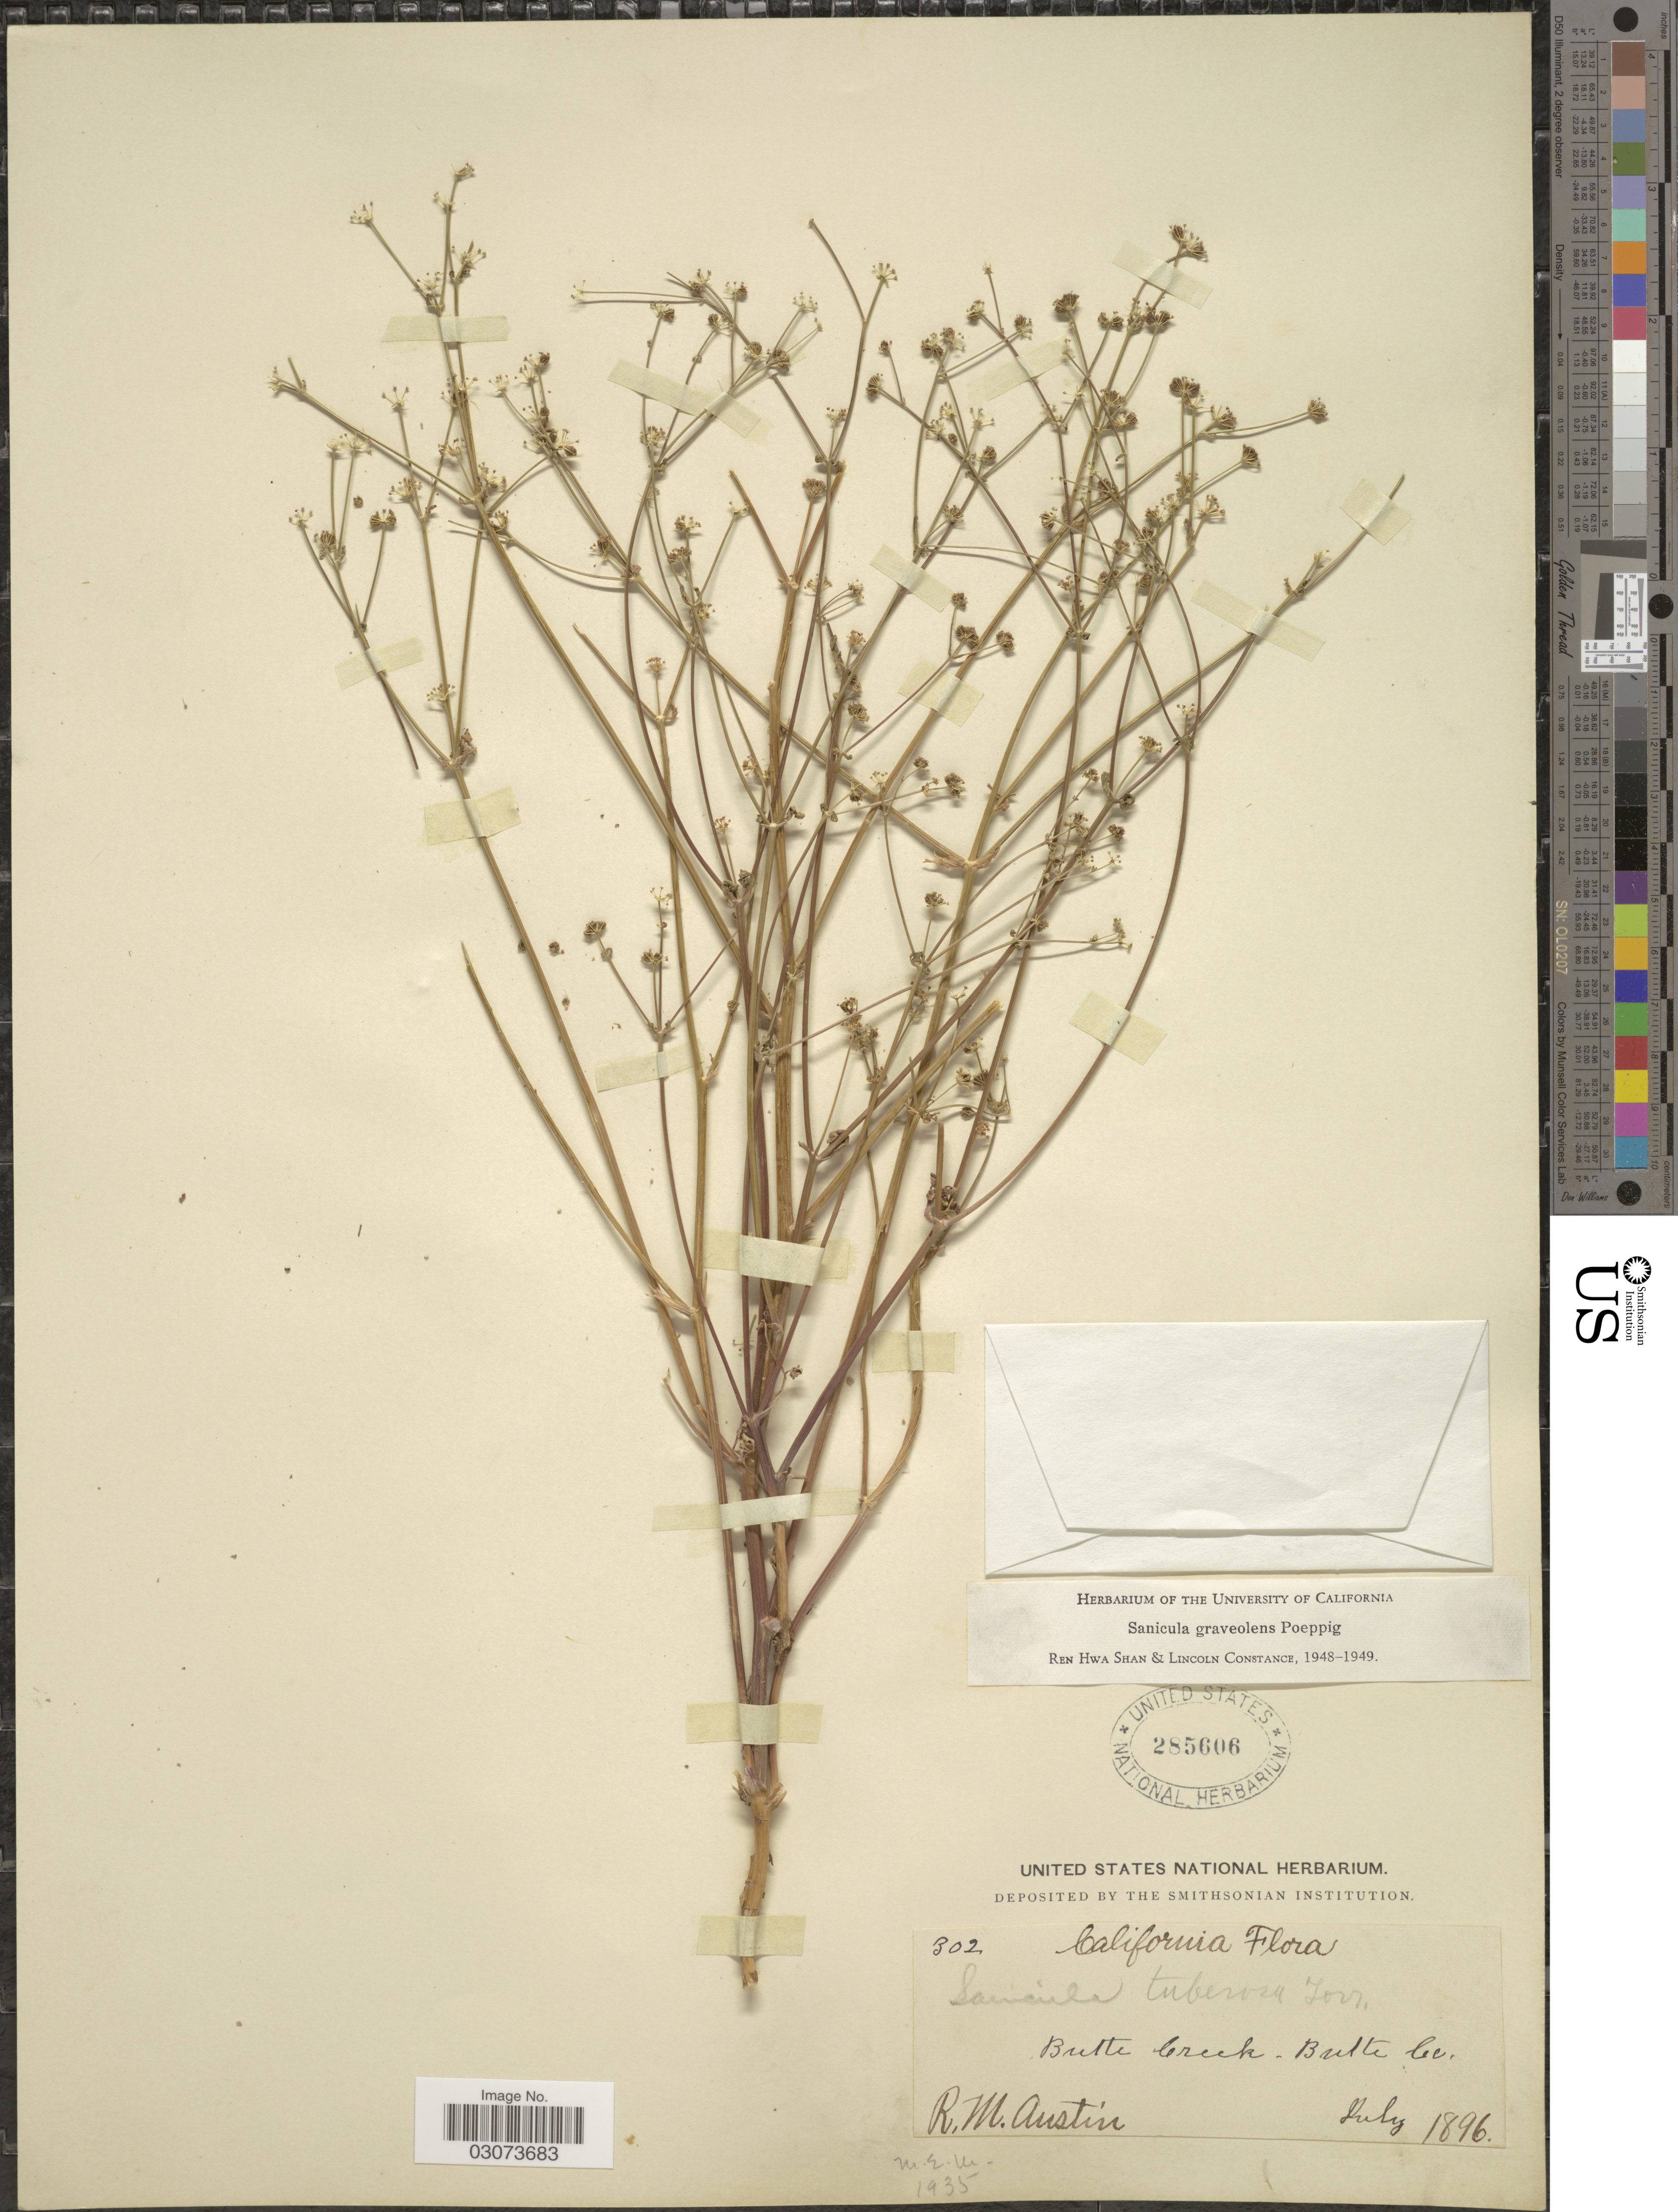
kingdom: Plantae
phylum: Tracheophyta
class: Magnoliopsida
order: Apiales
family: Apiaceae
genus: Sanicula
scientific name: Sanicula graveolens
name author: Poepp. ex DC.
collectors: R. Austin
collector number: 302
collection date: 1896-07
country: United States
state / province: California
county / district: Butte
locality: Butte Creek. Butte Co.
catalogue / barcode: US 285606